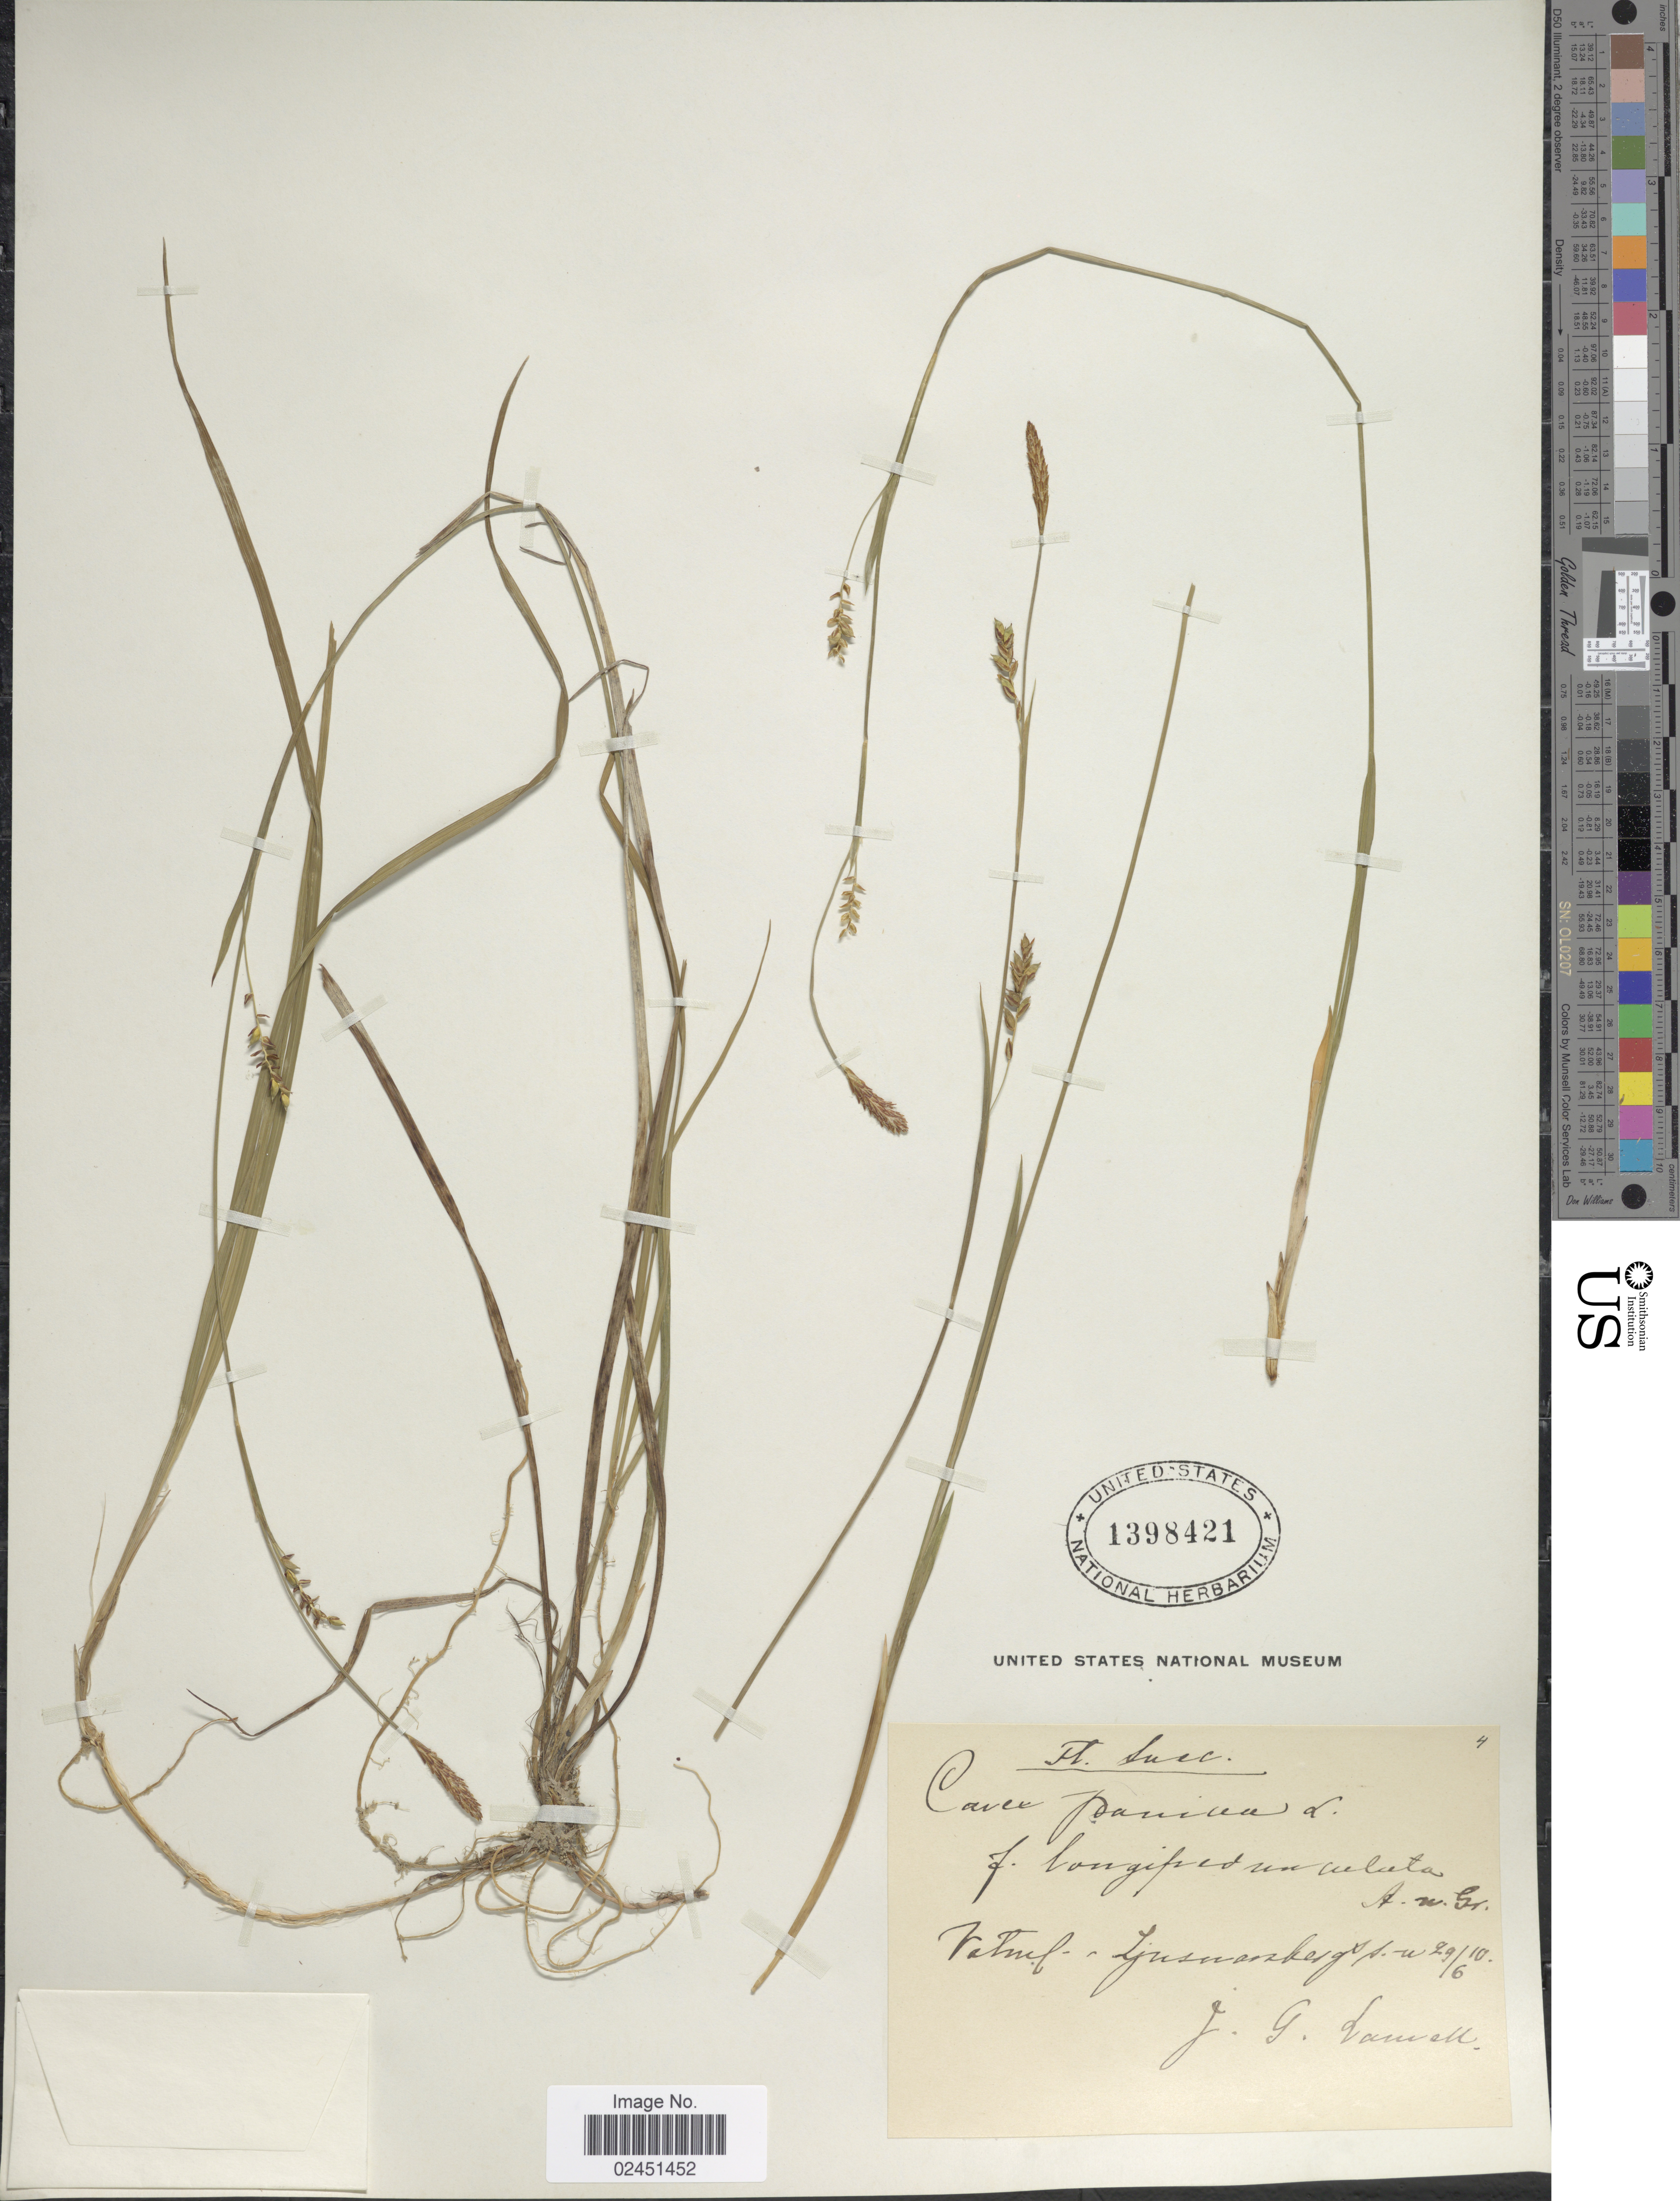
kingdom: Plantae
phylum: Tracheophyta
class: Liliopsida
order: Poales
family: Cyperaceae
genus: Carex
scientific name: Carex panicea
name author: L.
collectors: J. Lamell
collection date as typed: Transcribed d/m/y: 29/6/10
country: Sweden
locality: Vstml, Ljusnarsberg s.n.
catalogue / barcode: US 1398421